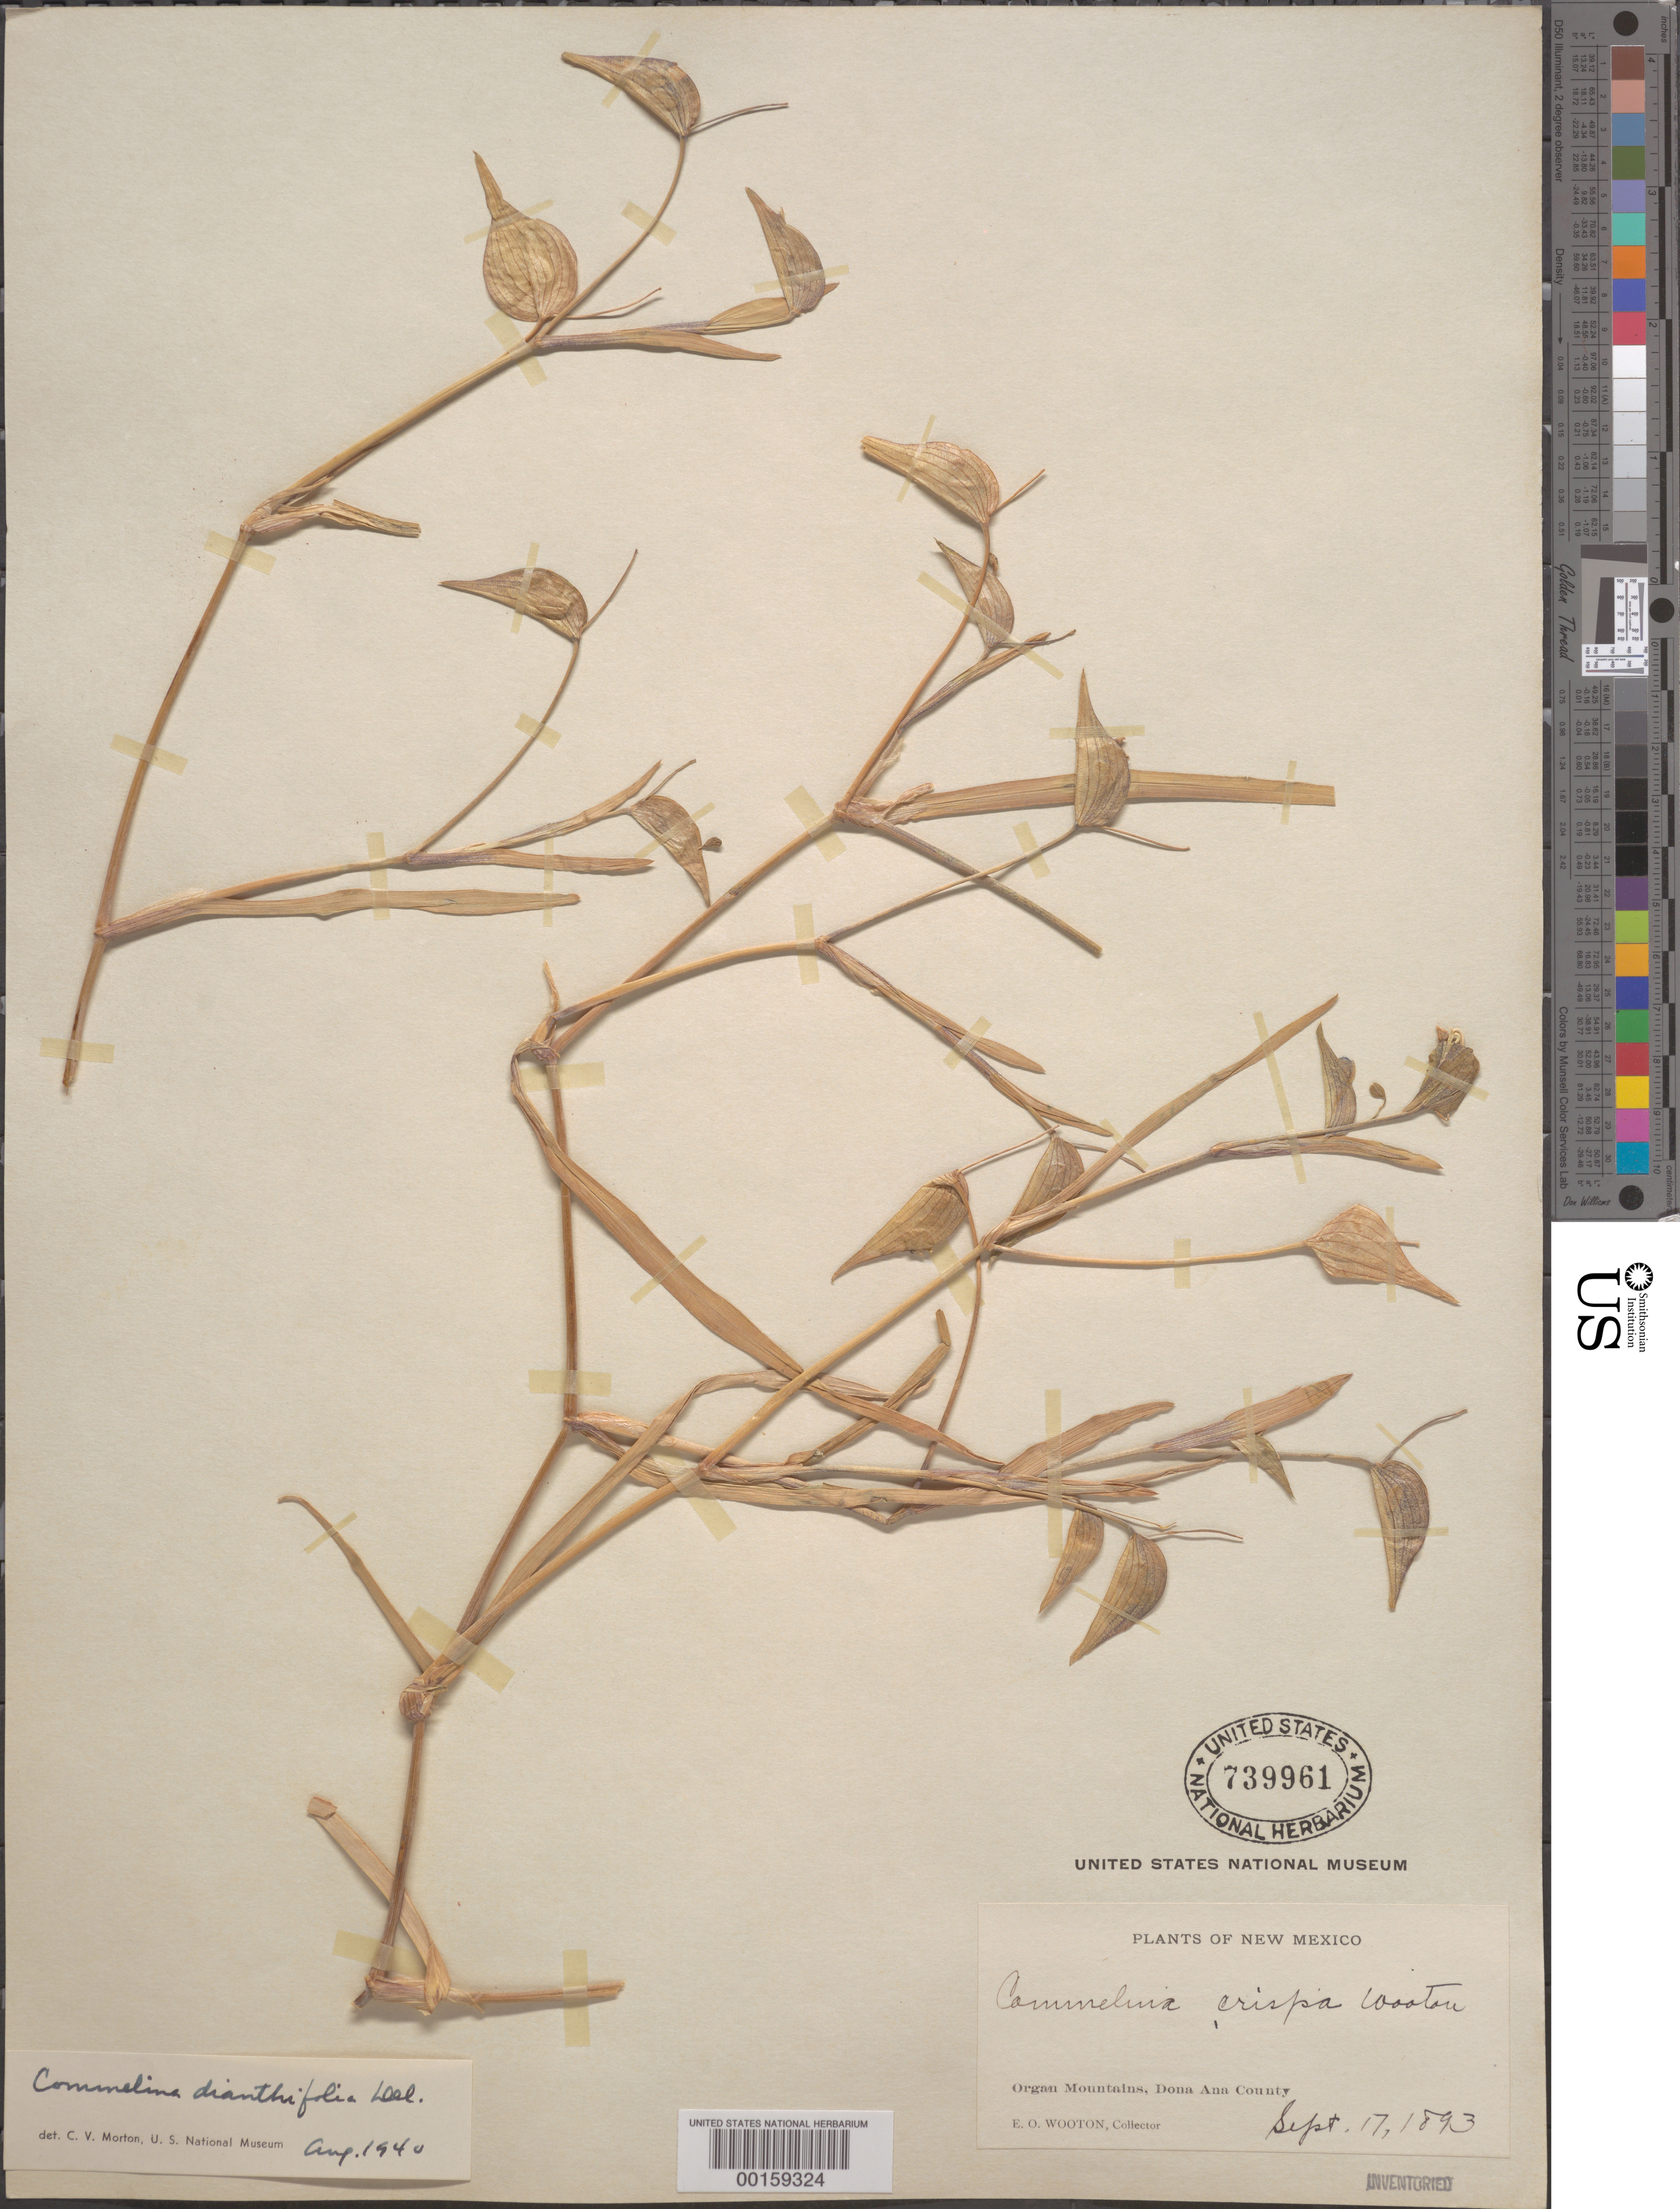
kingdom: Plantae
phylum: Tracheophyta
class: Liliopsida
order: Commelinales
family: Commelinaceae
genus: Commelina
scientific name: Commelina dianthifolia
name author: Redouté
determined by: Morton, C. V.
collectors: E. O. Wooton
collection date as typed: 17 Sep 1893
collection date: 1893-09-17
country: United States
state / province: New Mexico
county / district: Dona Ana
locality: Organ mts.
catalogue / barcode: US 739961